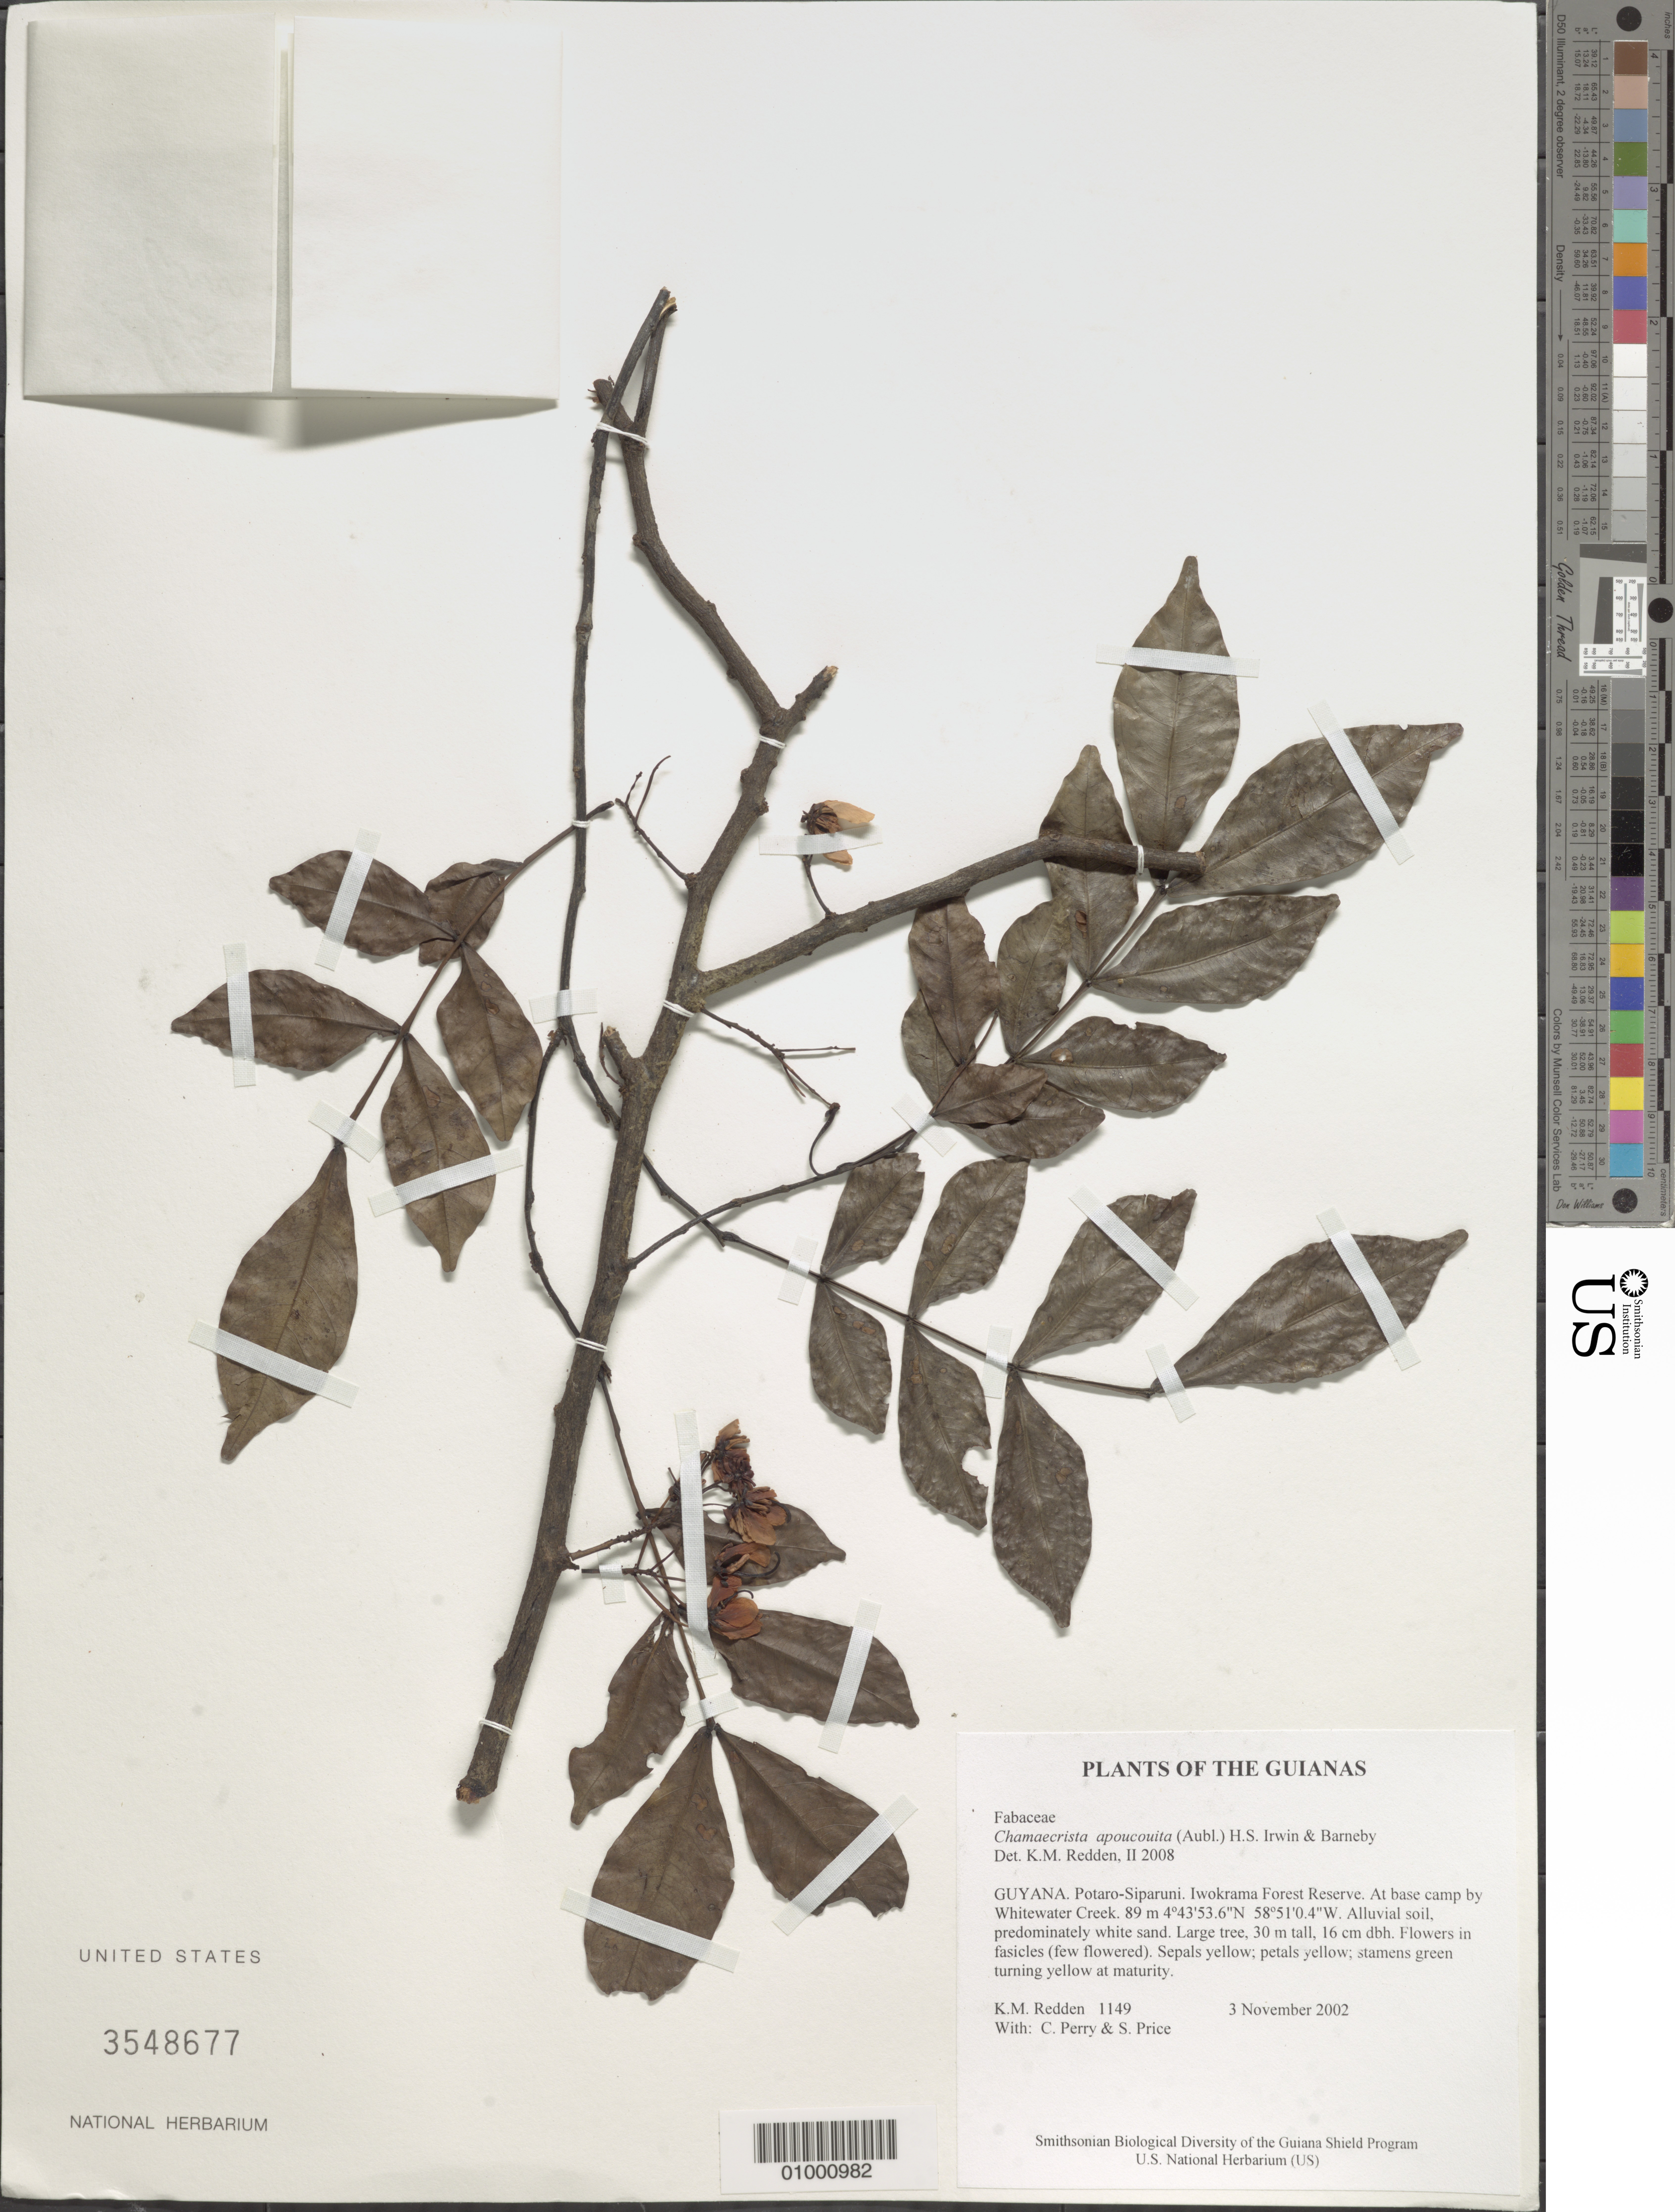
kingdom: Plantae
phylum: Tracheophyta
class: Magnoliopsida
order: Fabales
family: Fabaceae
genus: Chamaecrista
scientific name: Chamaecrista apoucouita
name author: (Aubl.) H.S. Irwin & Barneby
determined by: Redden, K. M.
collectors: K. M. Redden, C. Perry & S. Price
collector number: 1149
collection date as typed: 3 November 2002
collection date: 2002-11-03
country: Guyana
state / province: Potaro-Siparuni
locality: Iwokrama Forest Reserve. At base camp by Whitewater Creek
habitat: Alluvial soil, predominately white sand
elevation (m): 89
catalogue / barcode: US 3548677